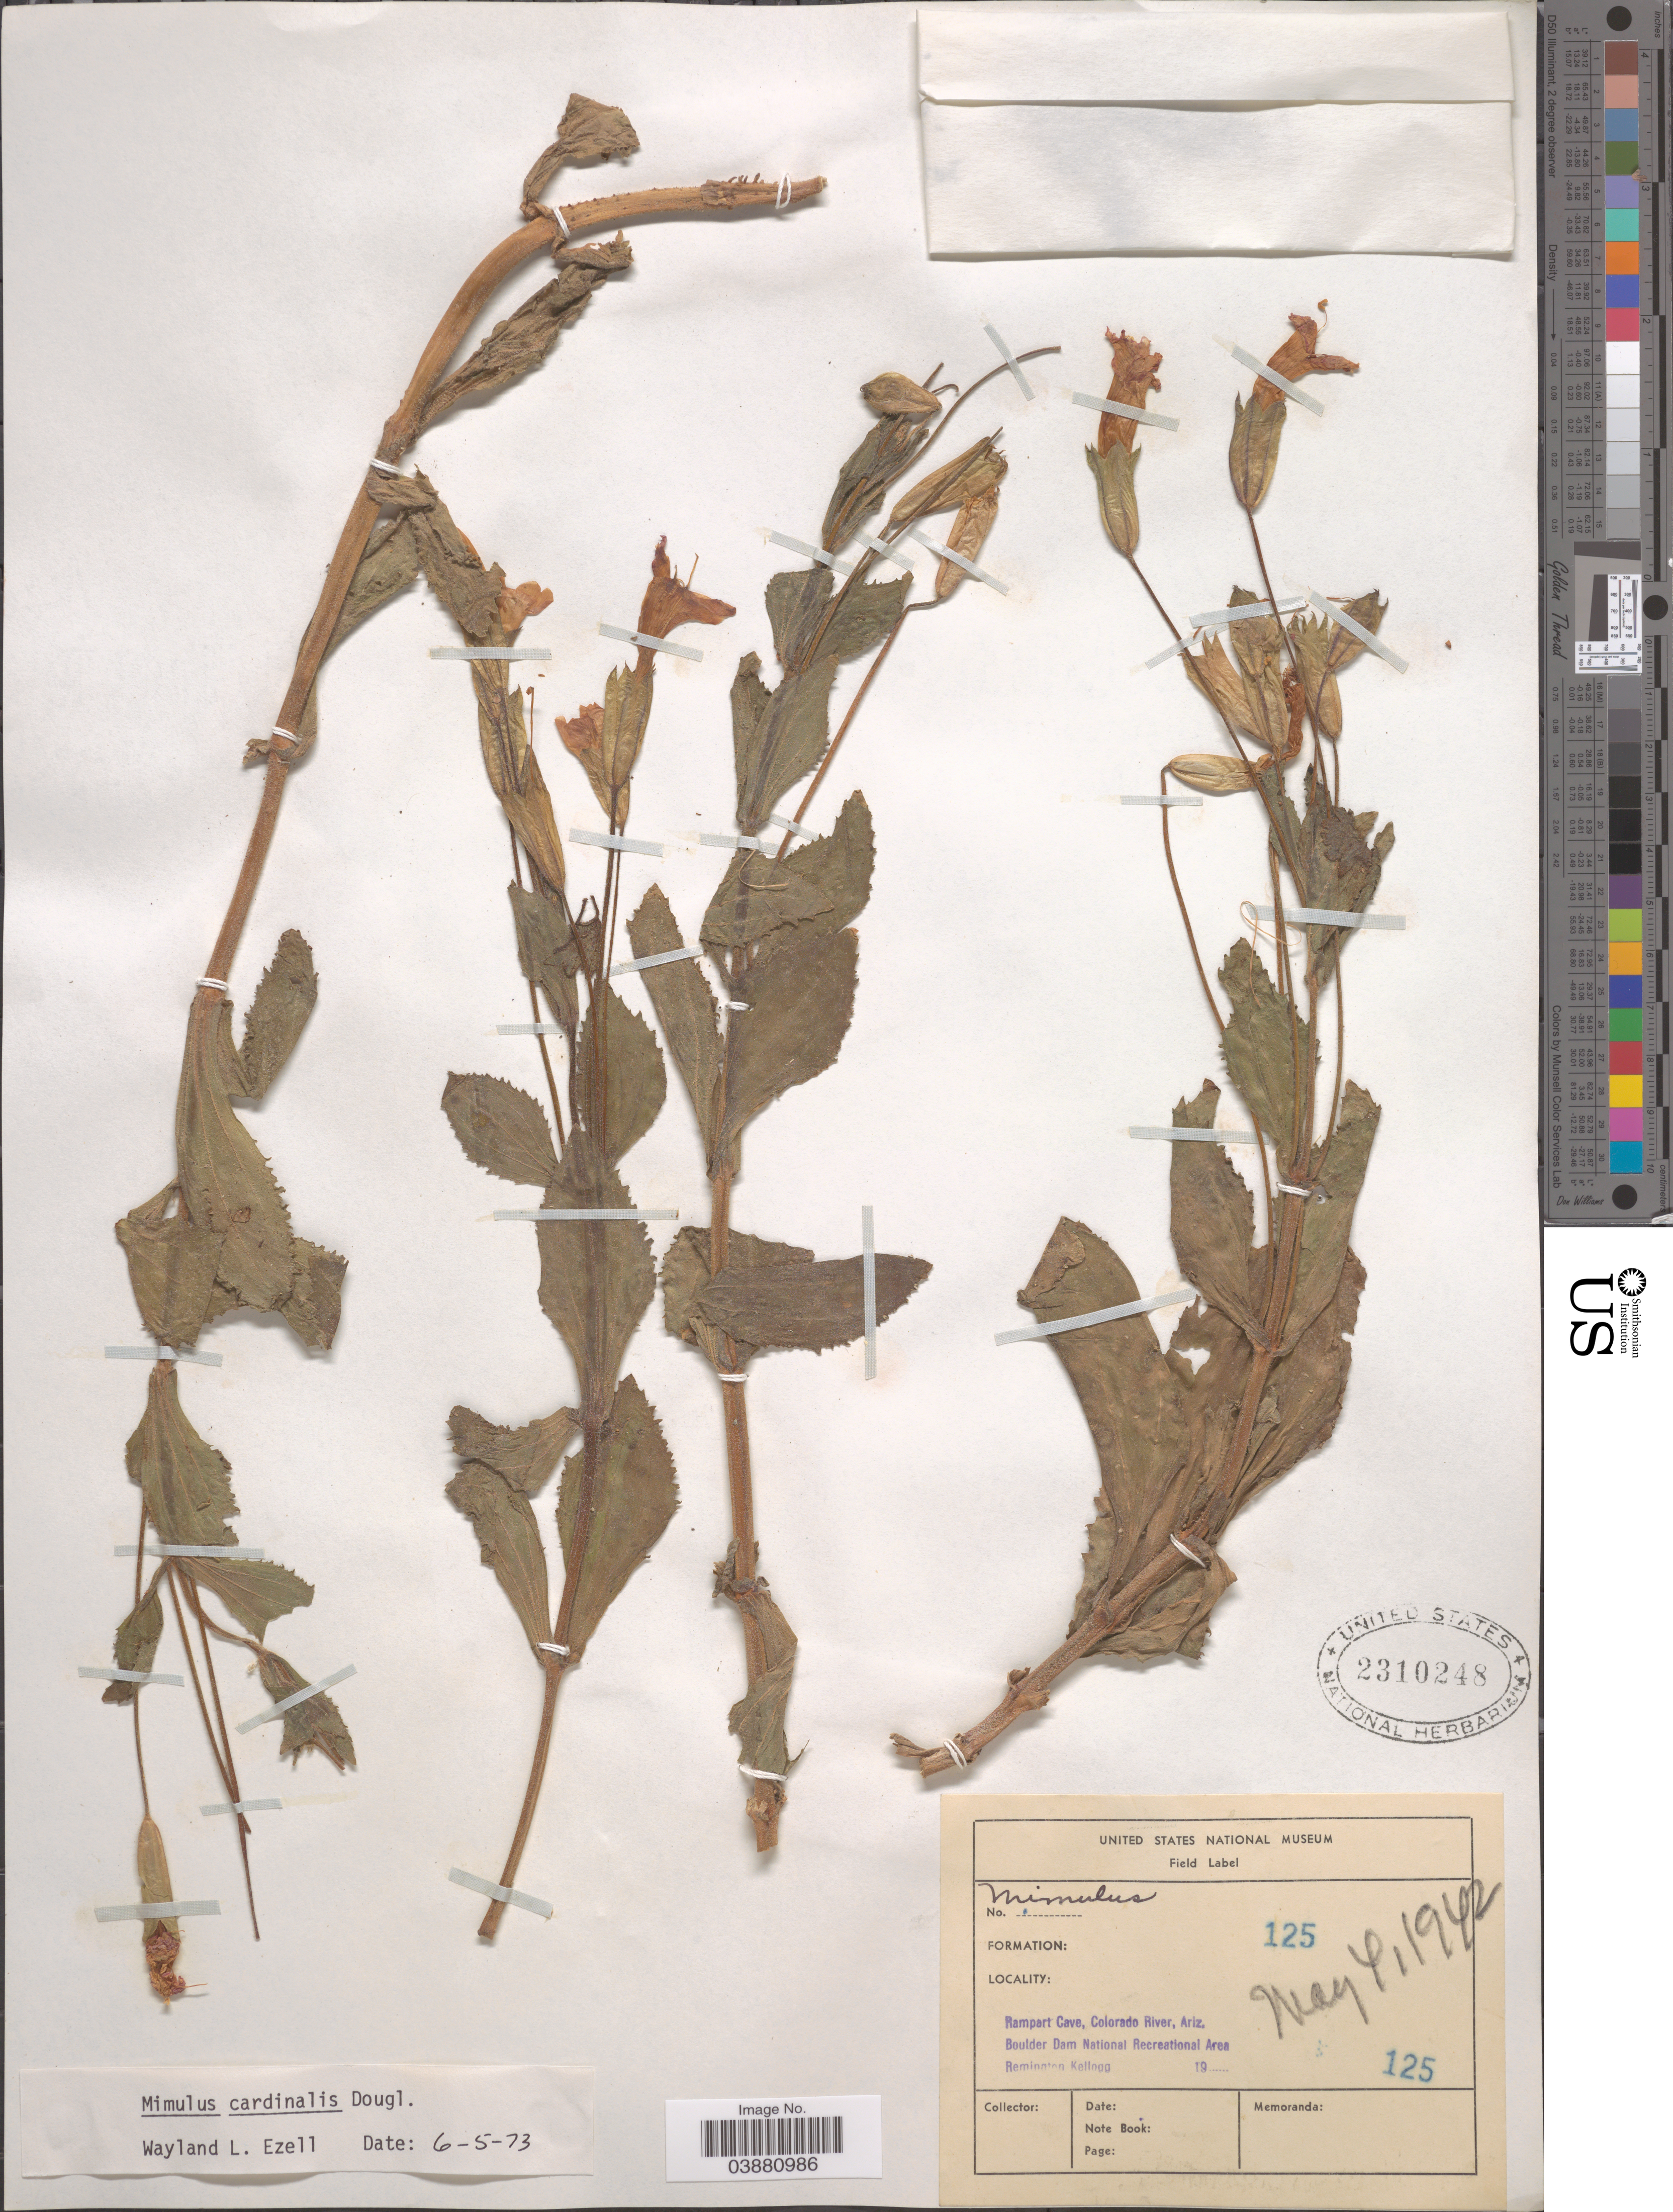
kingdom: Plantae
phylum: Tracheophyta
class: Magnoliopsida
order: Lamiales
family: Phrymaceae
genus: Mimulus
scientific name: Mimulus cardinalis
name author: Douglas ex Benth.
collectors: R. Kellogg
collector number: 125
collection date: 1942-05-04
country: United States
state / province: Arizona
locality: Rampart Cave, Colorado River. Boulder Dam National Recreational Area.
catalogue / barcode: US 2310248